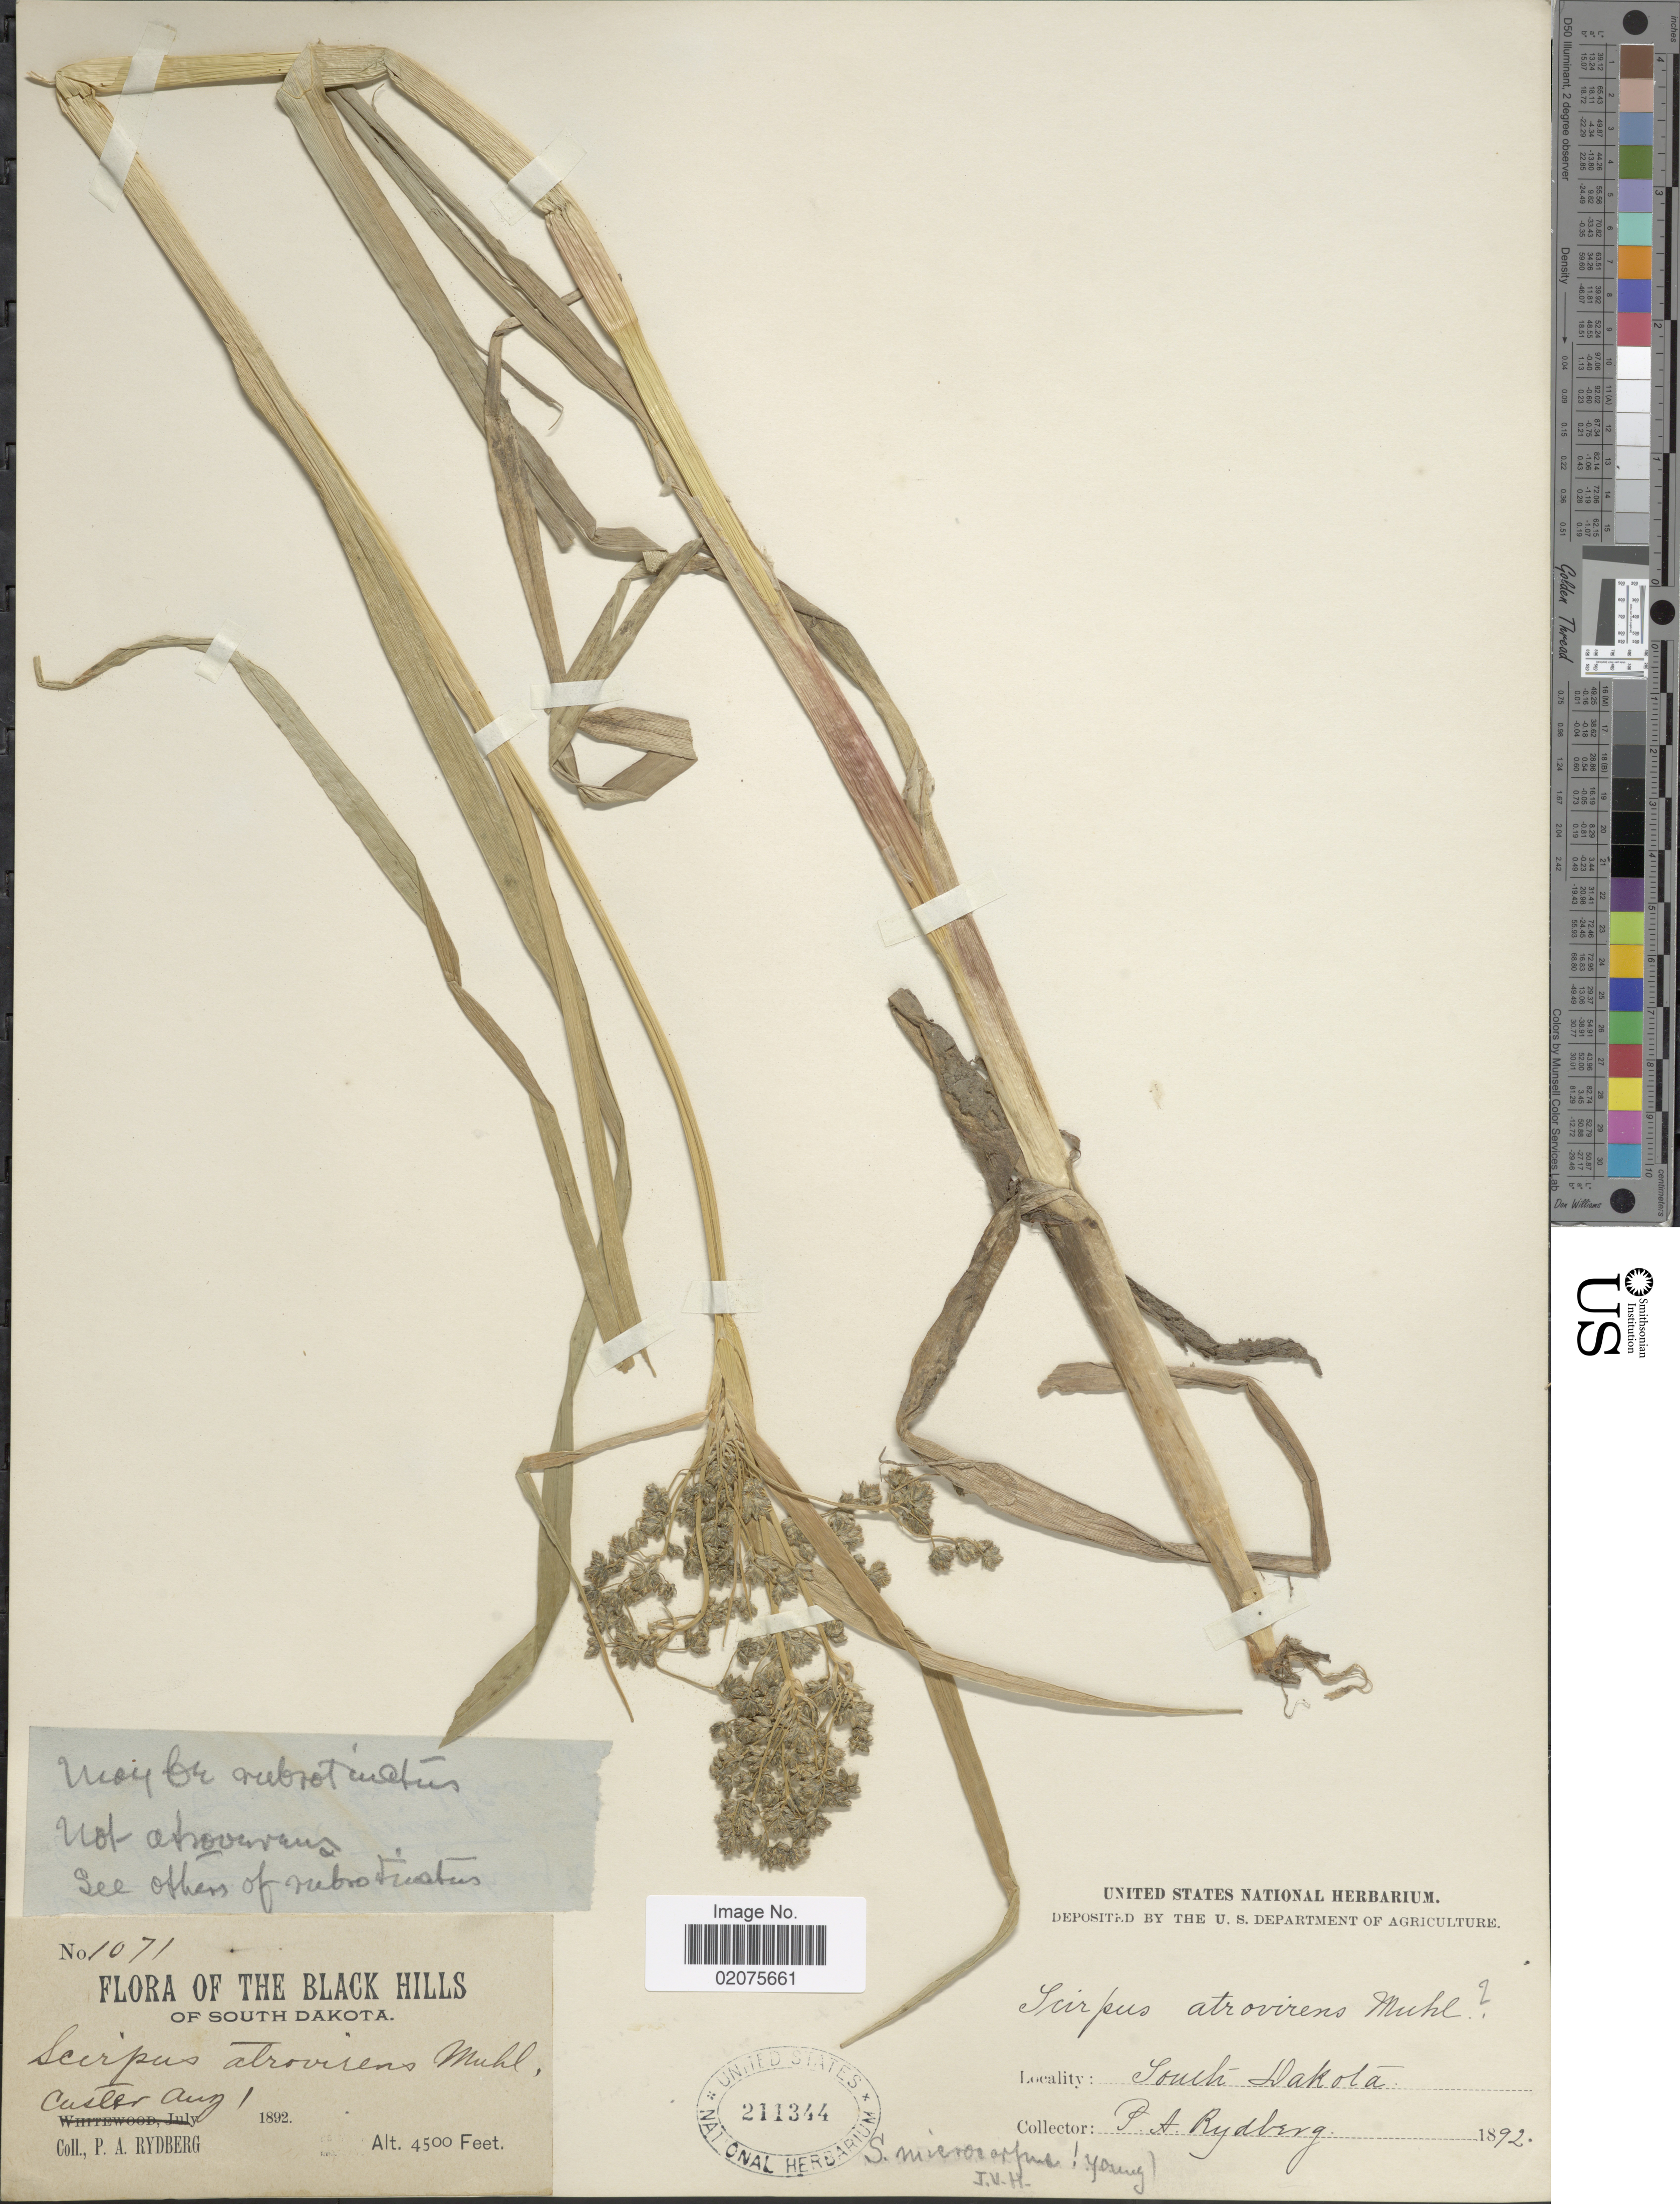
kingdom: Plantae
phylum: Tracheophyta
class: Liliopsida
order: Poales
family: Cyperaceae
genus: Scirpus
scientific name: Scirpus microcarpus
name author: J. Presl & C. Presl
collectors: P. A. Rydberg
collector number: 1071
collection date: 1892-08-01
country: United States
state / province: South Dakota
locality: The Black Hills. Custer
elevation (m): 1372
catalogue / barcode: US 211344